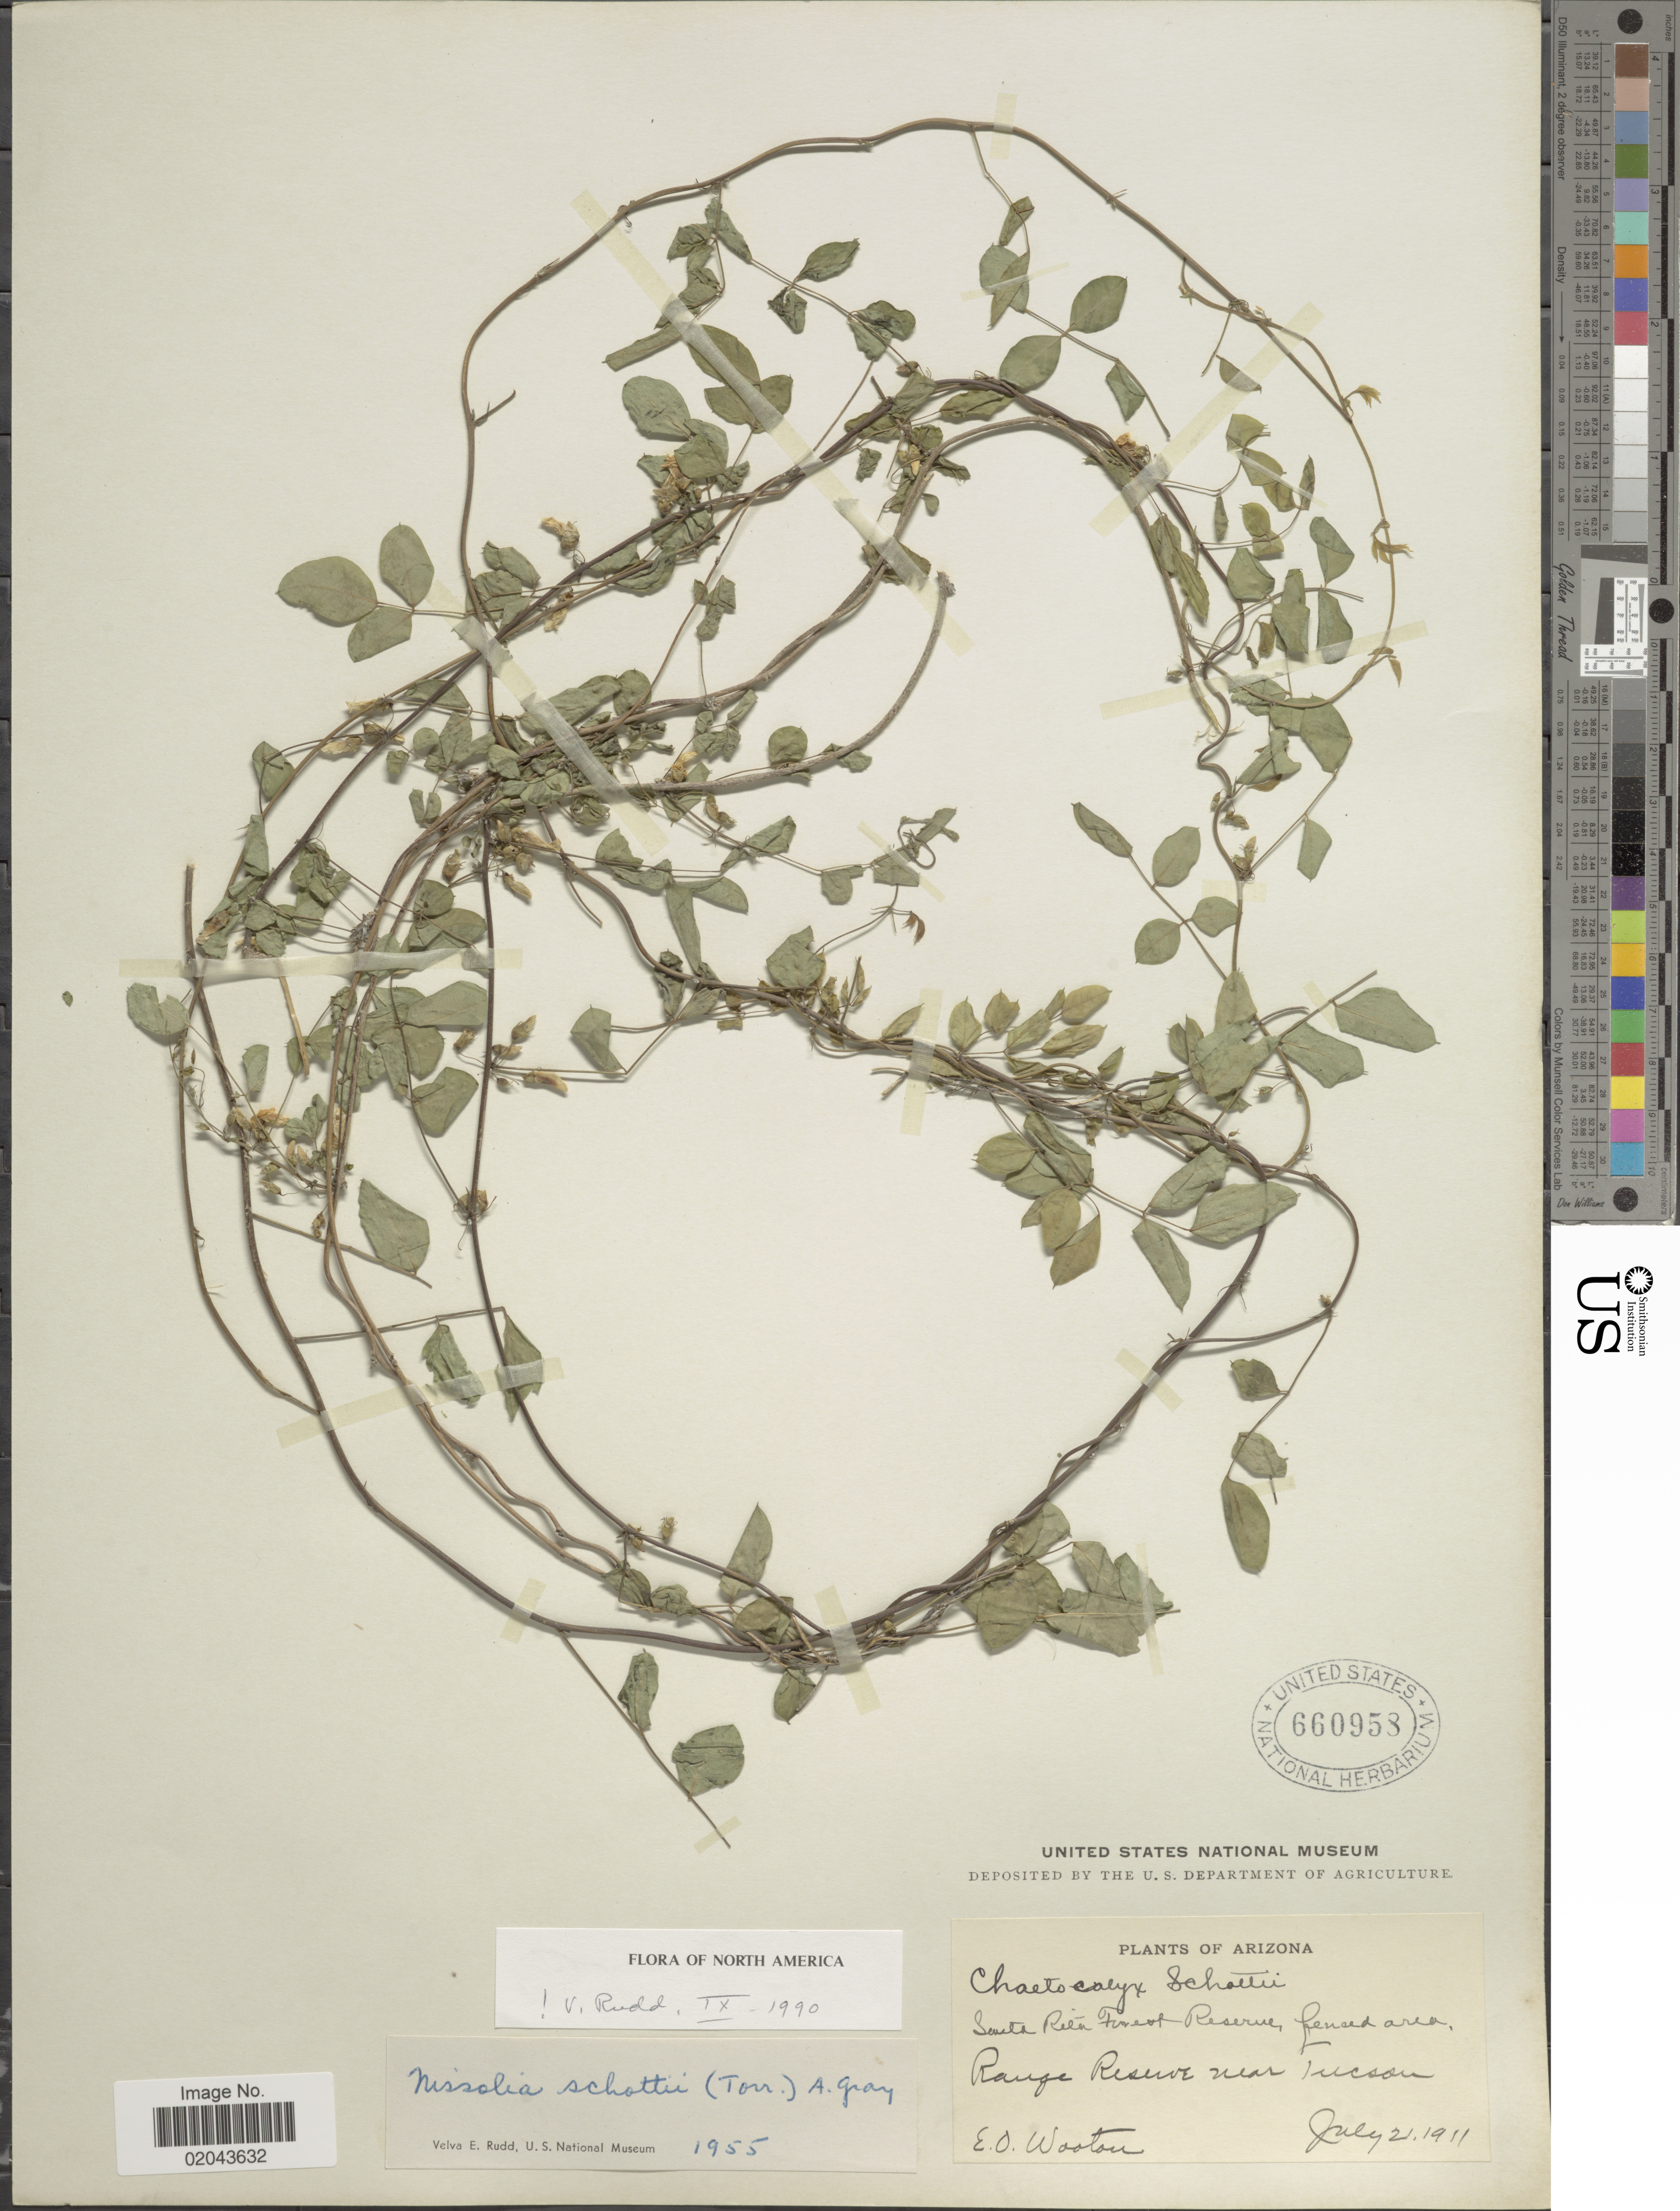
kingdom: Plantae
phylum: Tracheophyta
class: Magnoliopsida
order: Fabales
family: Fabaceae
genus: Nissolia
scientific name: Nissolia schottii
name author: A. Gray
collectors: E. O. Wooton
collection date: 1911-07-21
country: United States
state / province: Arizona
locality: Santa Rita Forest Reserve, fenced area, Range Reserve near Tucson.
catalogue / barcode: US 660958